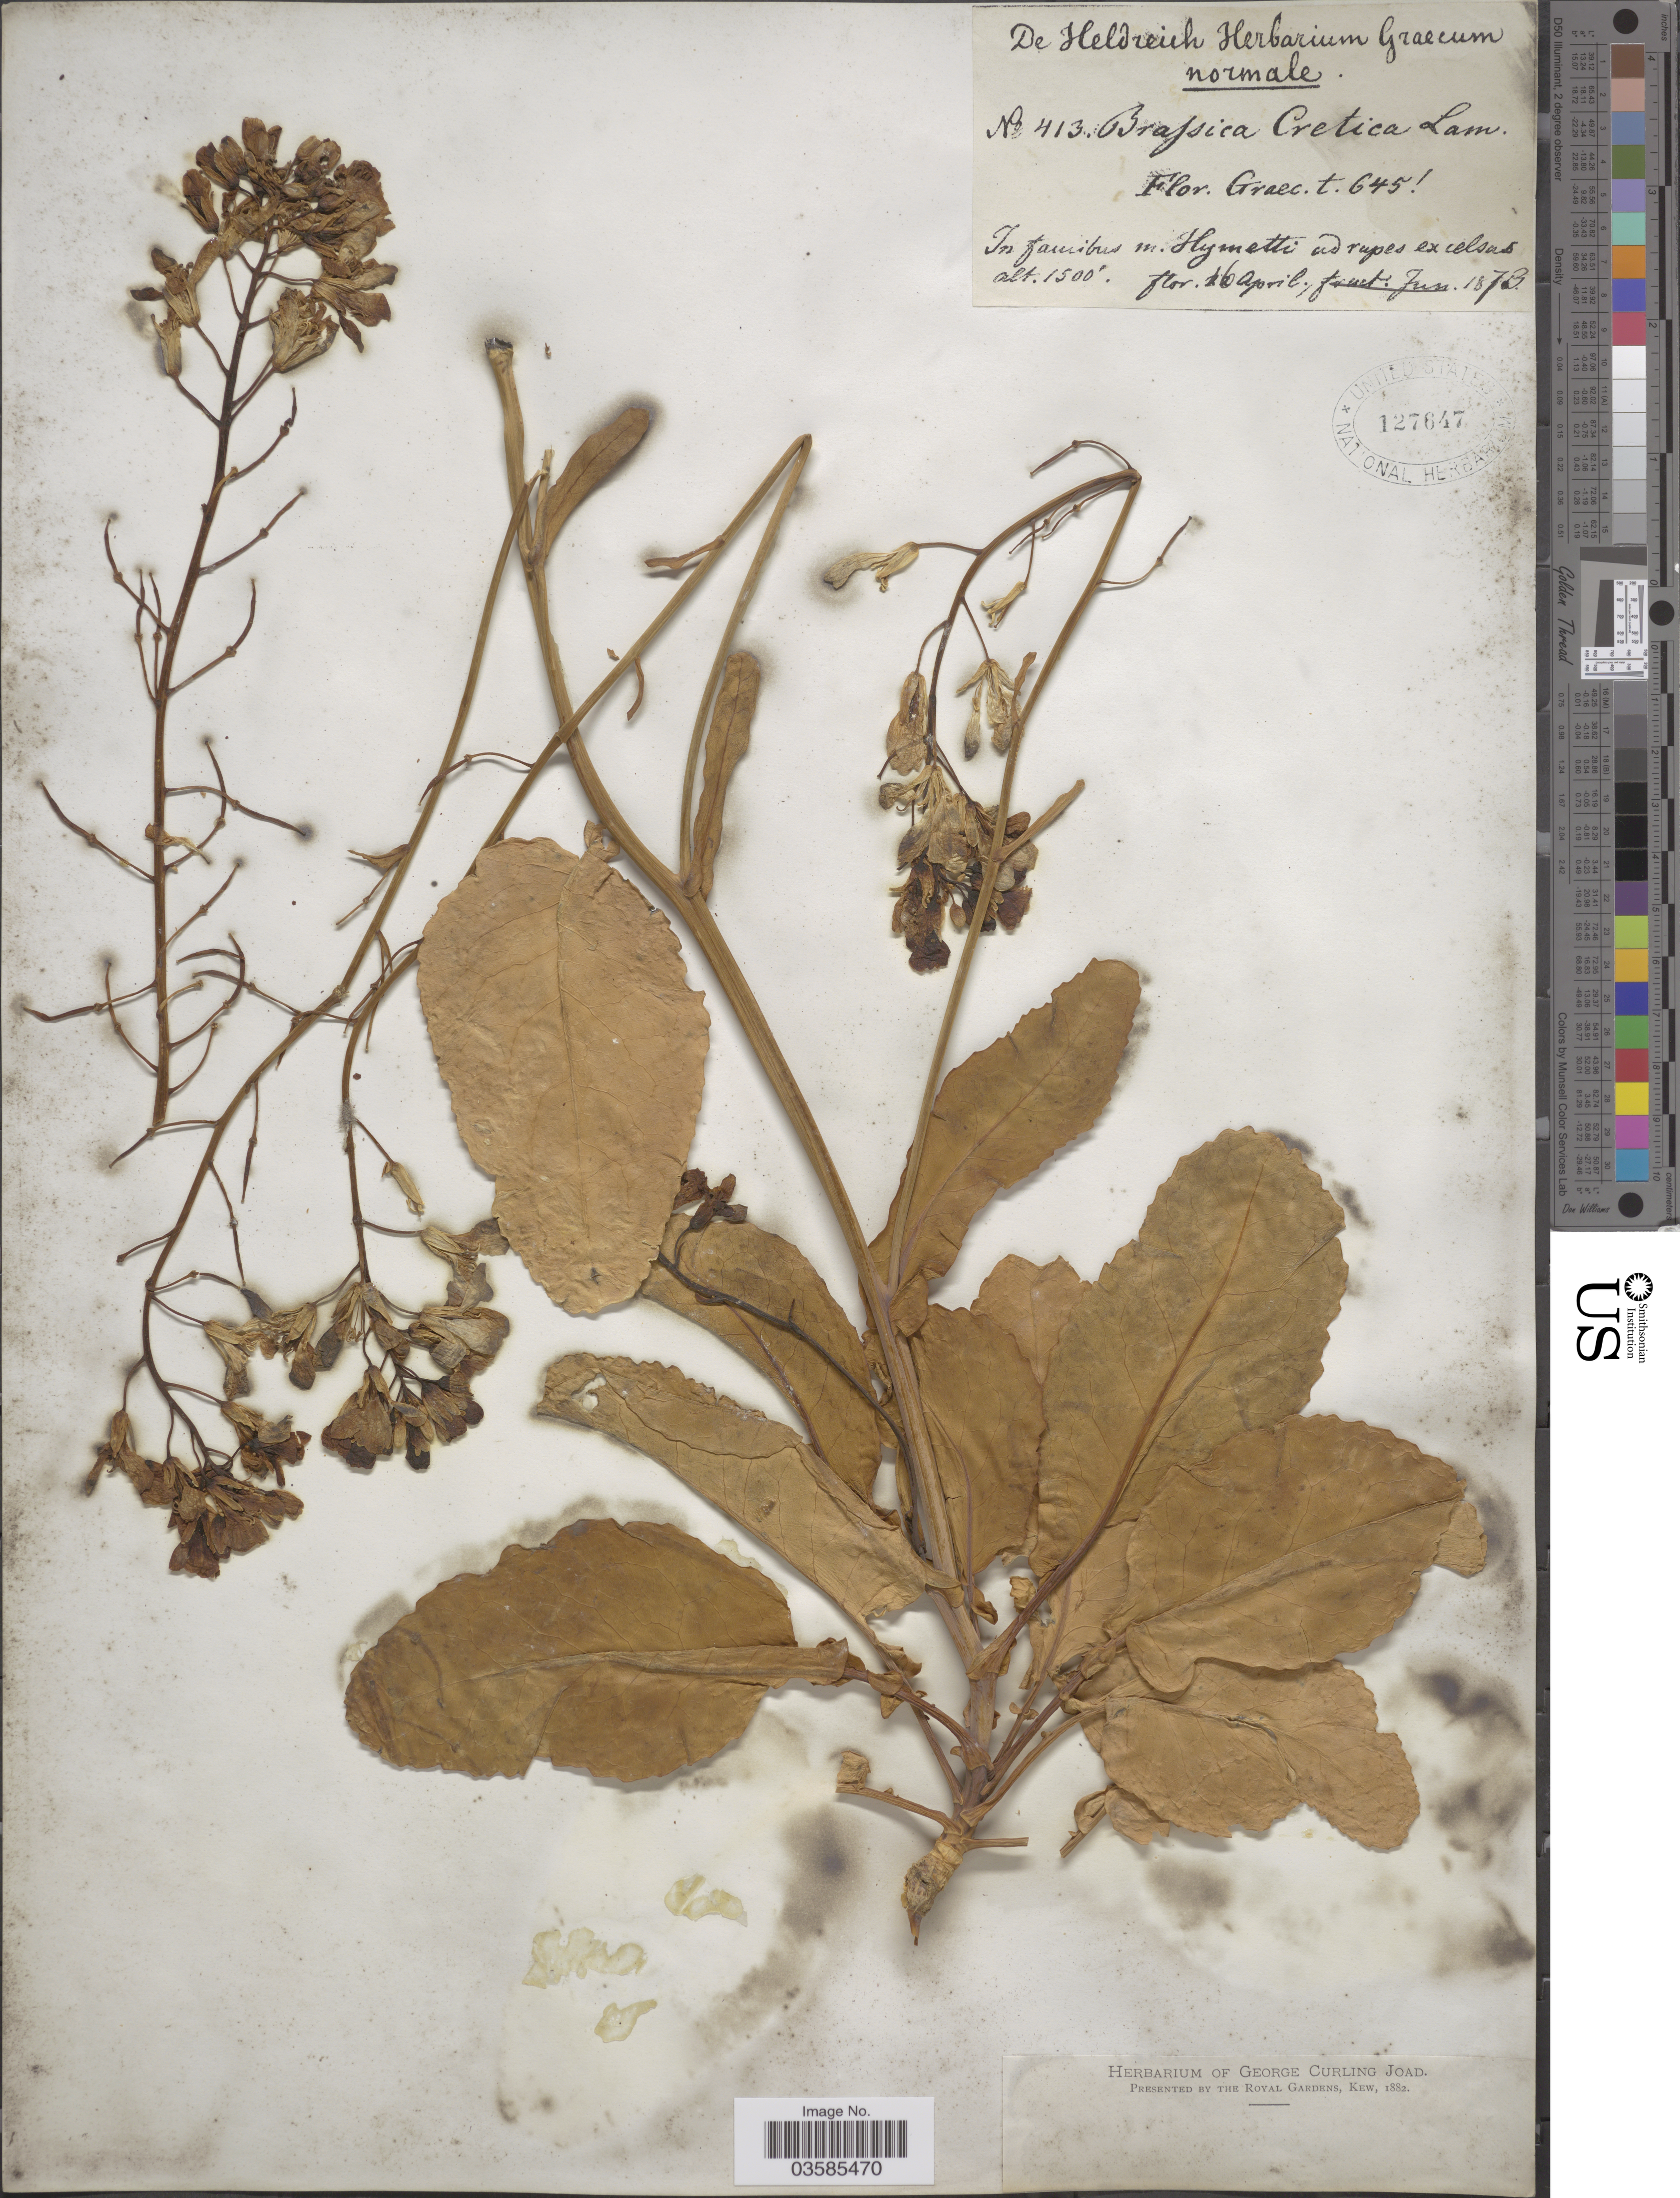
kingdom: Plantae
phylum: Tracheophyta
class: Magnoliopsida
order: Brassicales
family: Brassicaceae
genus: Brassica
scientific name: Brassica cretica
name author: Lam.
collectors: -. De Heldreich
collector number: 413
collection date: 1873-04-16/1873-06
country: Greece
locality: In fauibus m. Hymetti ad rupes ex celsus.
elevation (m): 457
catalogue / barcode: US 127647